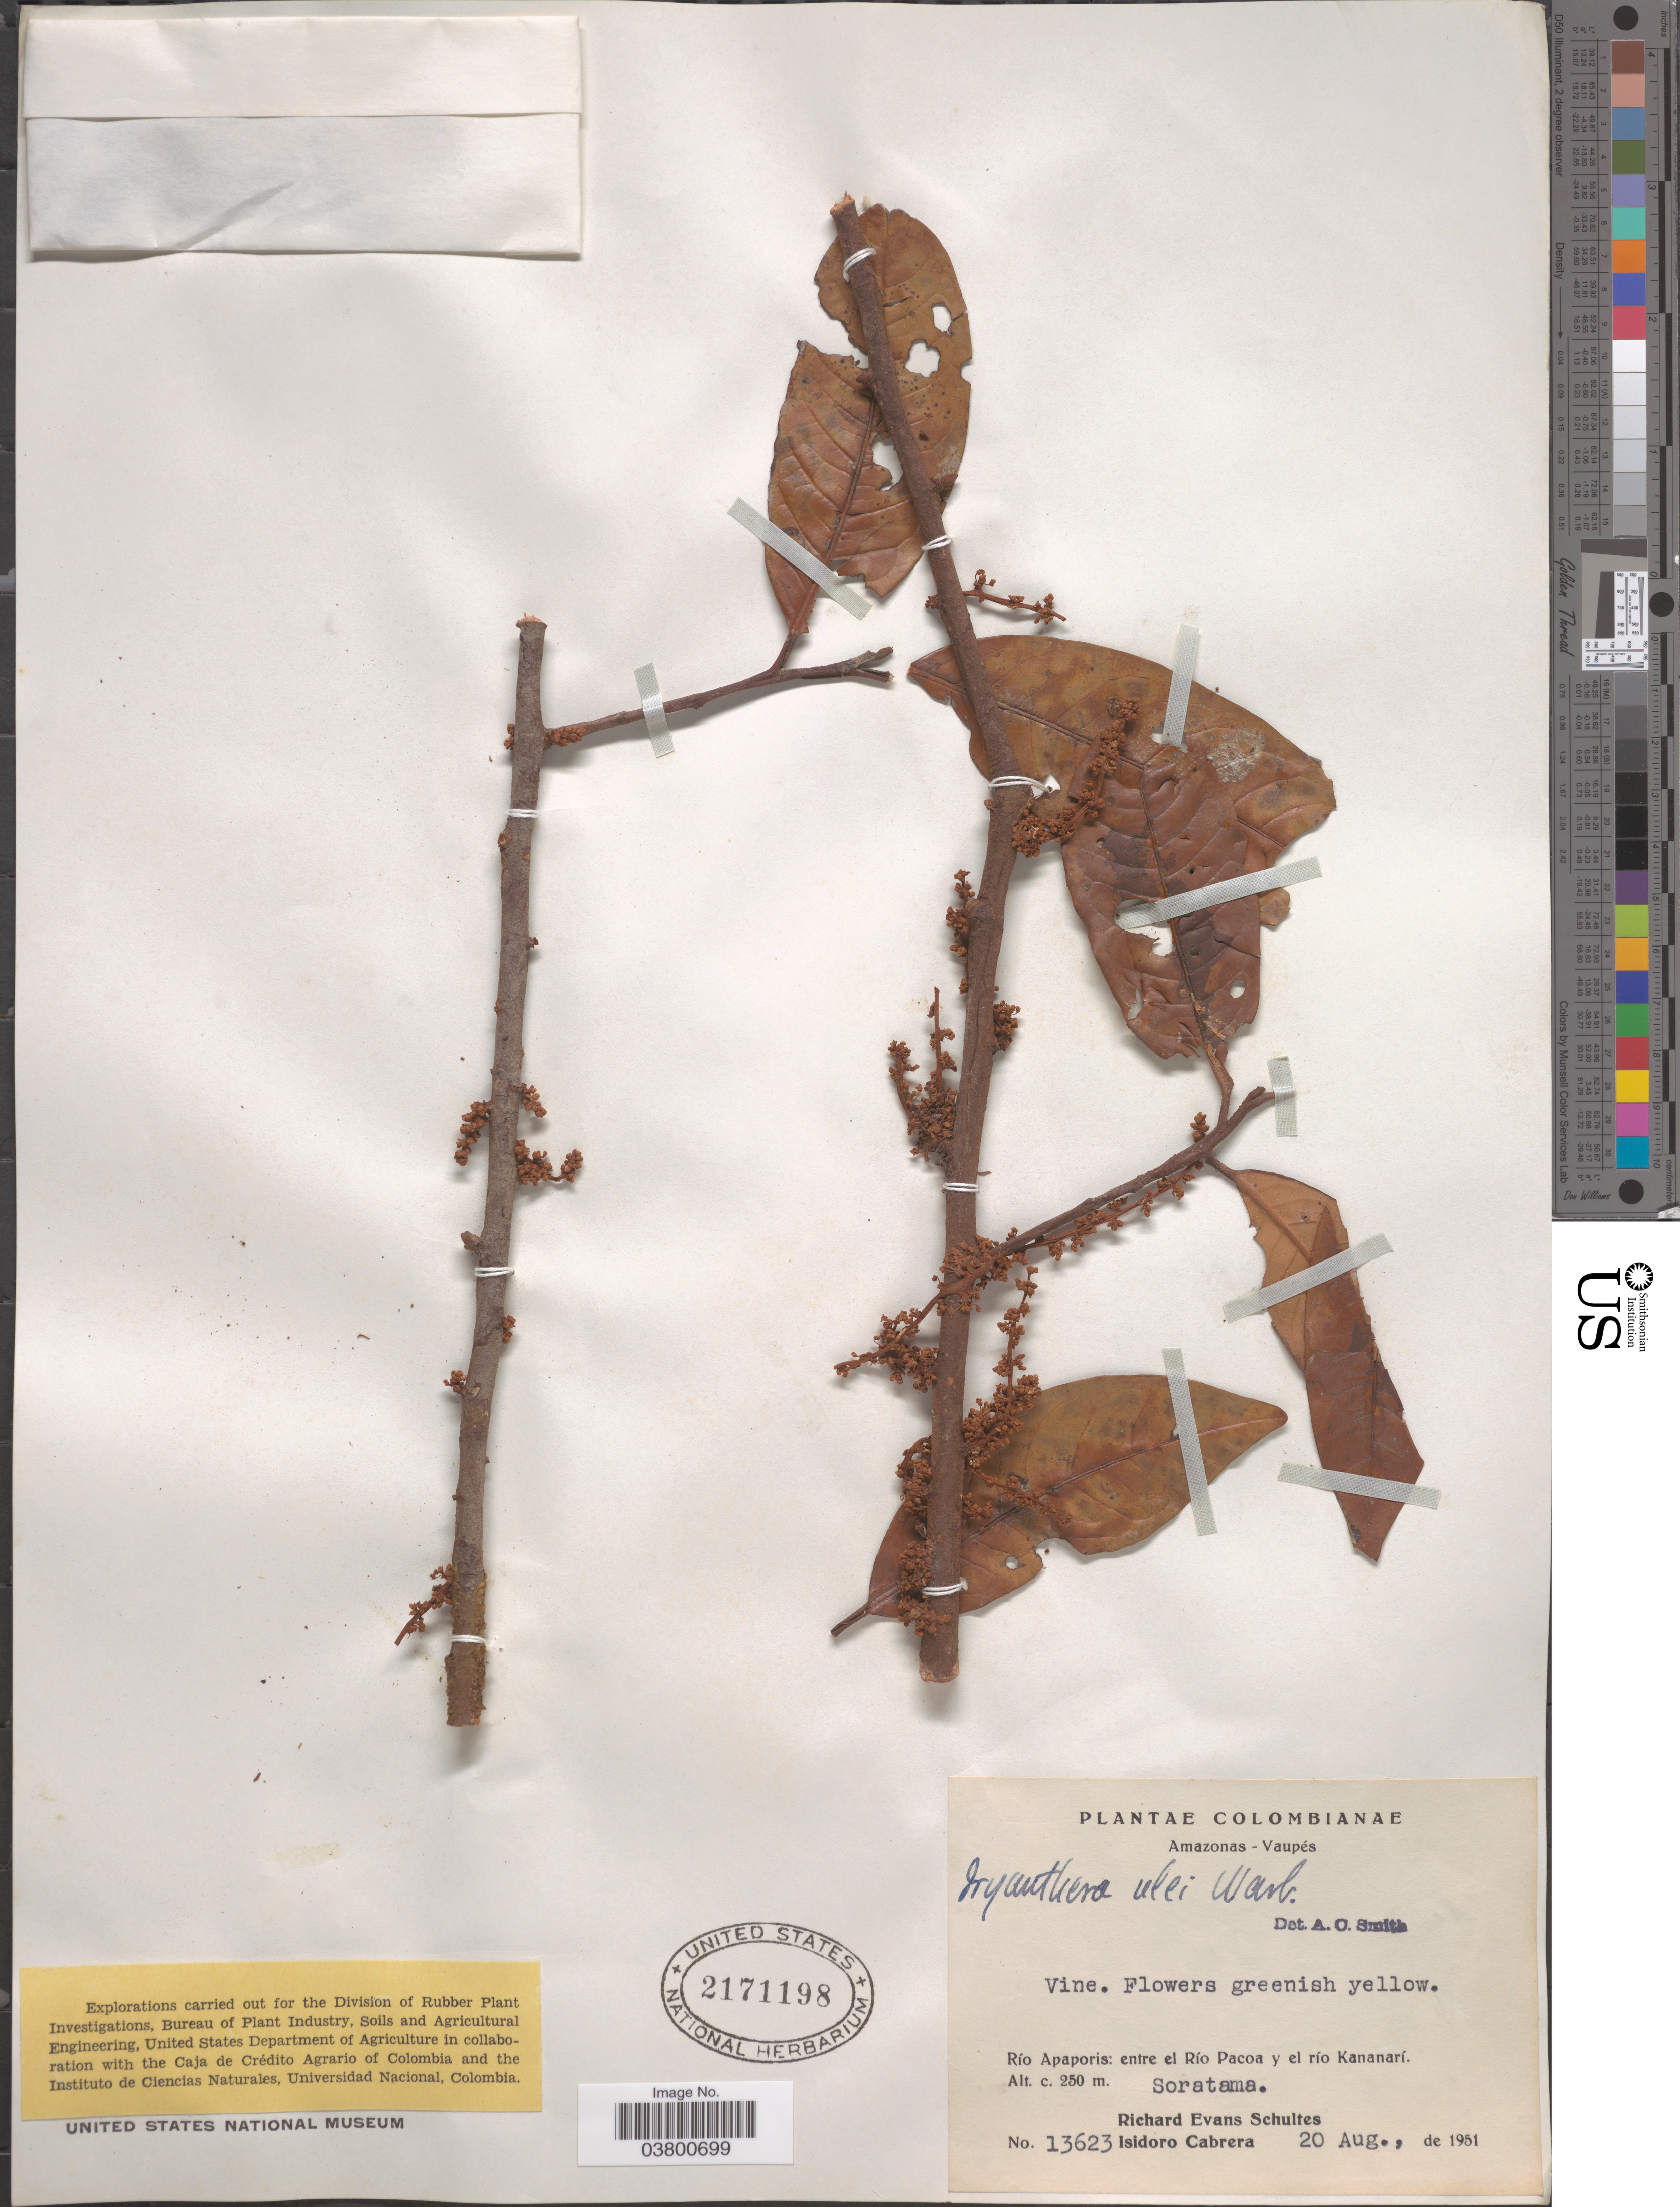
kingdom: Plantae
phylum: Tracheophyta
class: Magnoliopsida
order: Magnoliales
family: Myristicaceae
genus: Iryanthera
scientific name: Iryanthera ulei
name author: Warb.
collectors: R. E. Schultes & I. Cabrera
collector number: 13623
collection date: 1951-08-20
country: Colombia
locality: Amazonas-Vaupés: Río Apaporis: entre el Río Pacoa y el río Kananarí. Soratama.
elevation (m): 250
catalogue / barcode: US 2171198